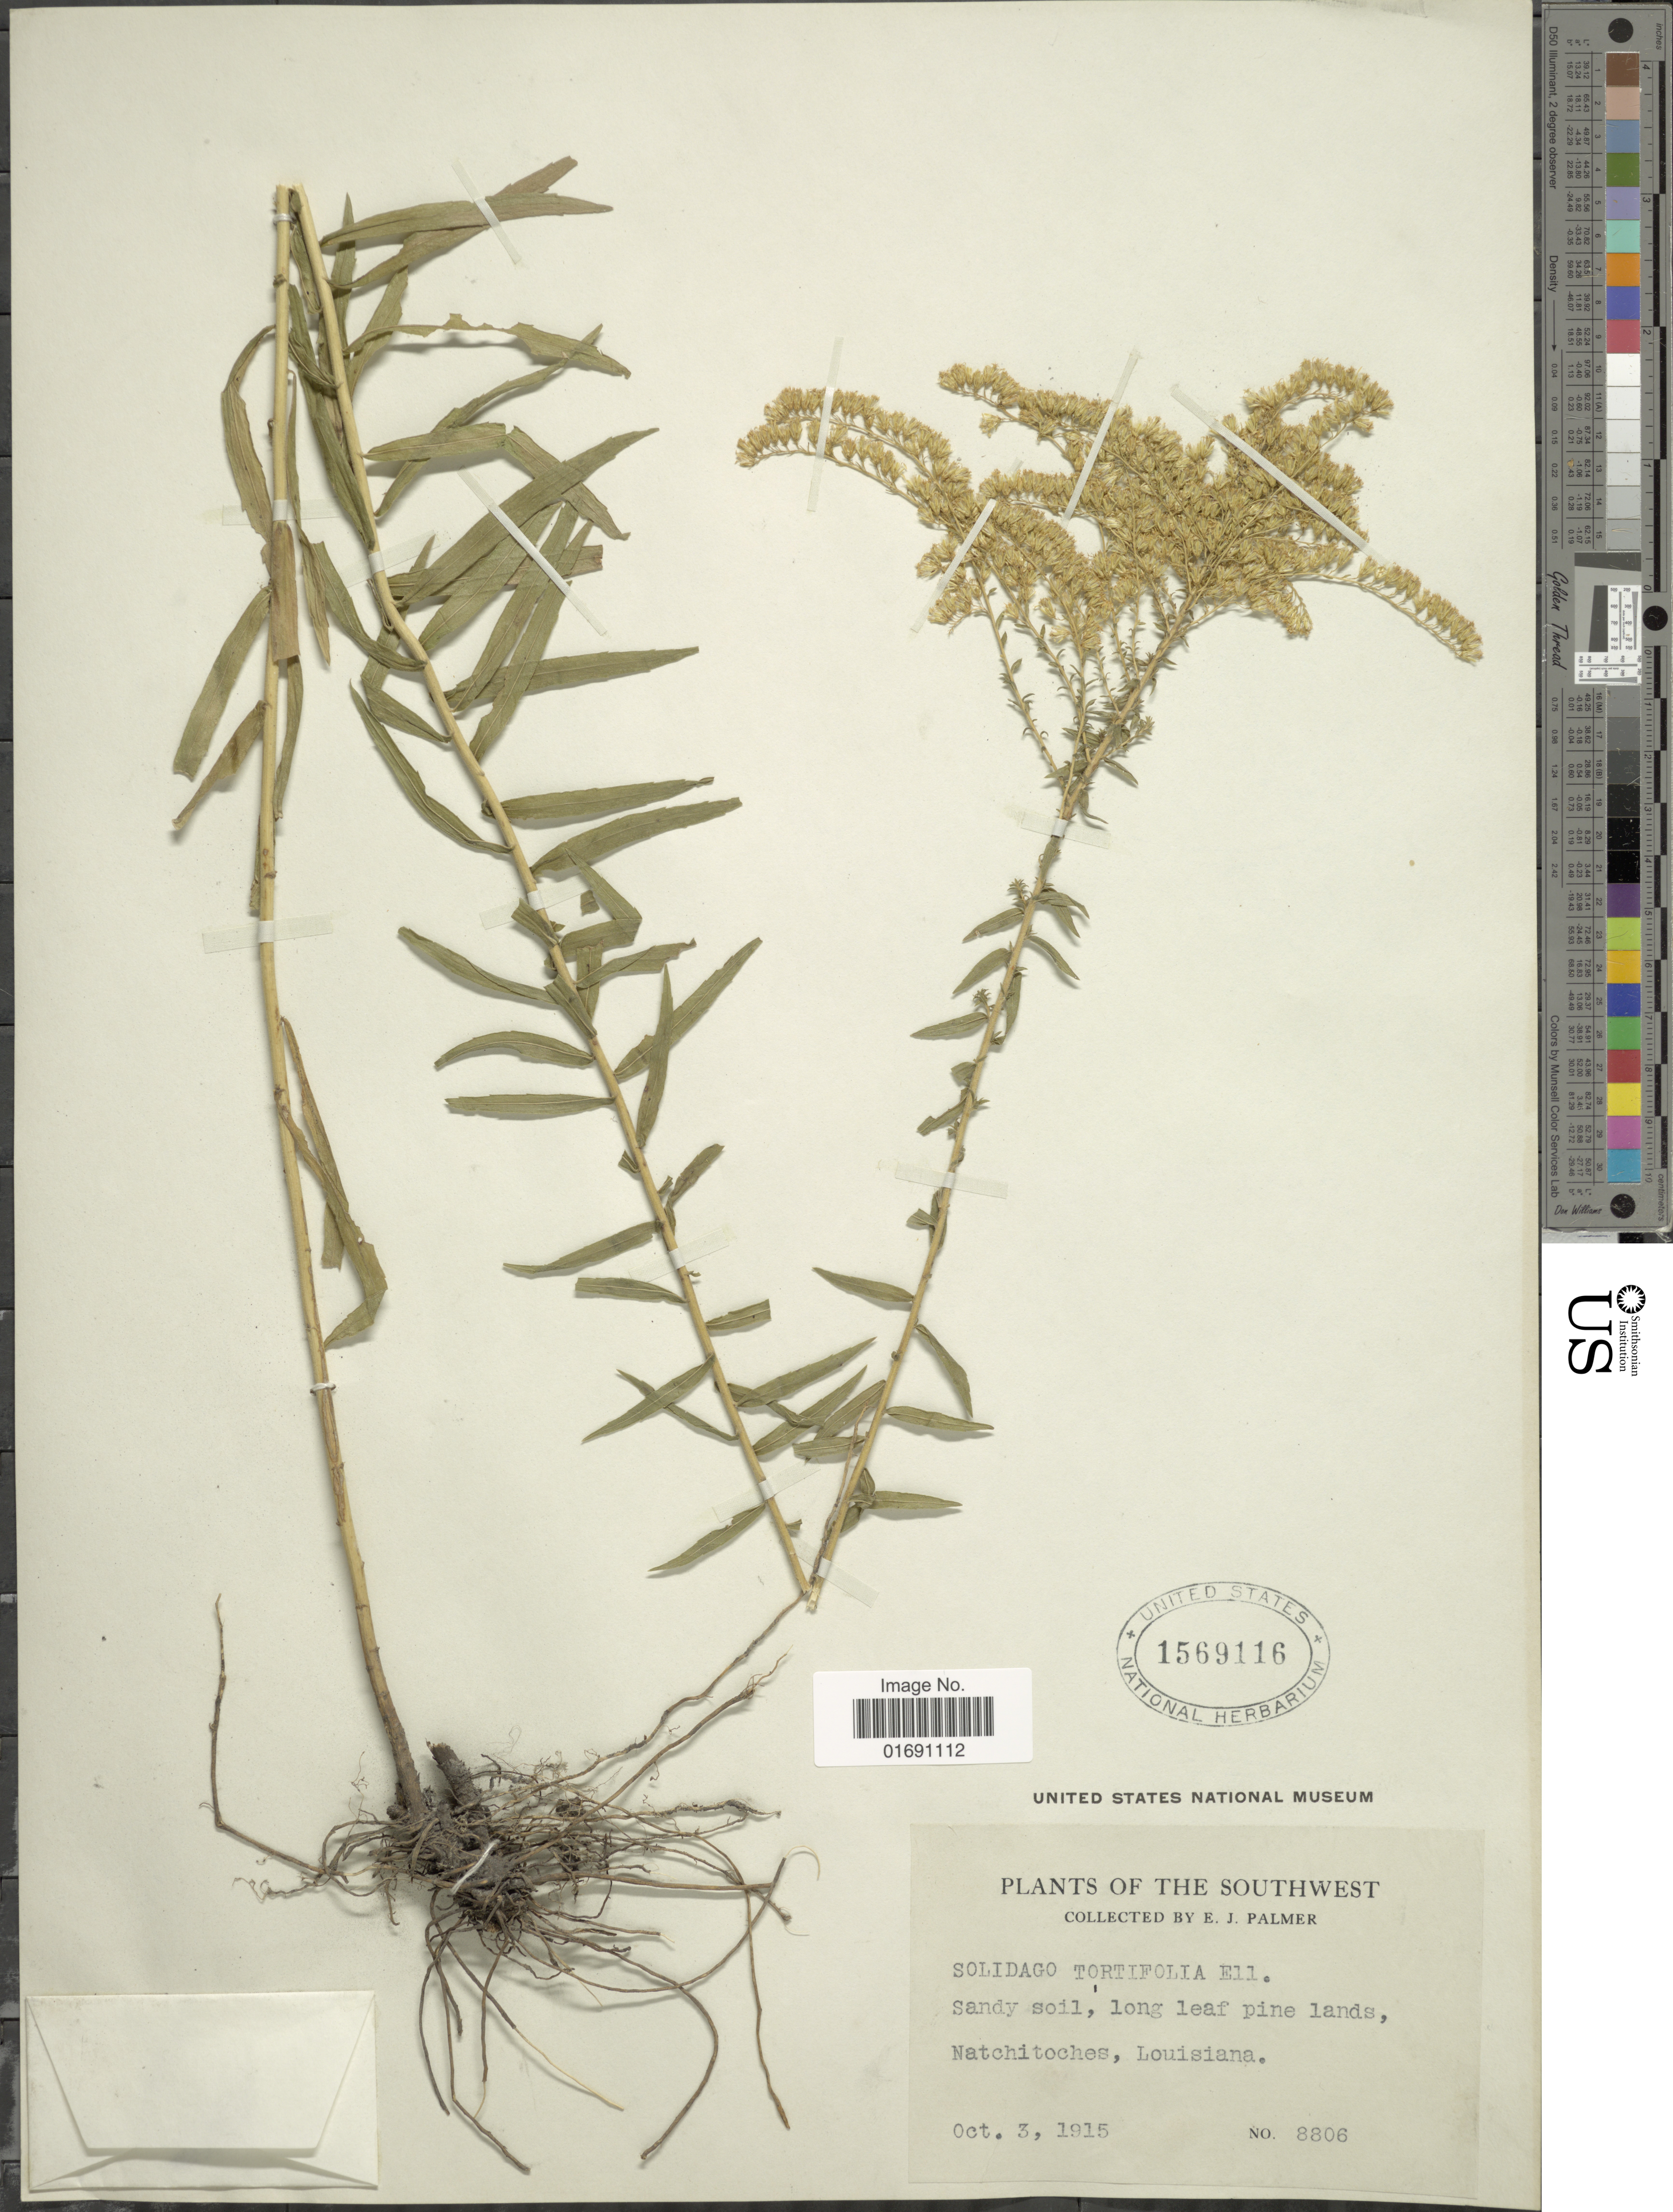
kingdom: Plantae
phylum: Tracheophyta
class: Magnoliopsida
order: Asterales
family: Asteraceae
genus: Solidago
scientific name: Solidago tortifolia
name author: Elliott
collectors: E. J. Palmer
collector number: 8806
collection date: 1915-10-03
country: United States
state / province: Louisiana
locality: The Southwest, Sandy soil, long leaf pine lands, Natchitoches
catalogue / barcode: US 1569116